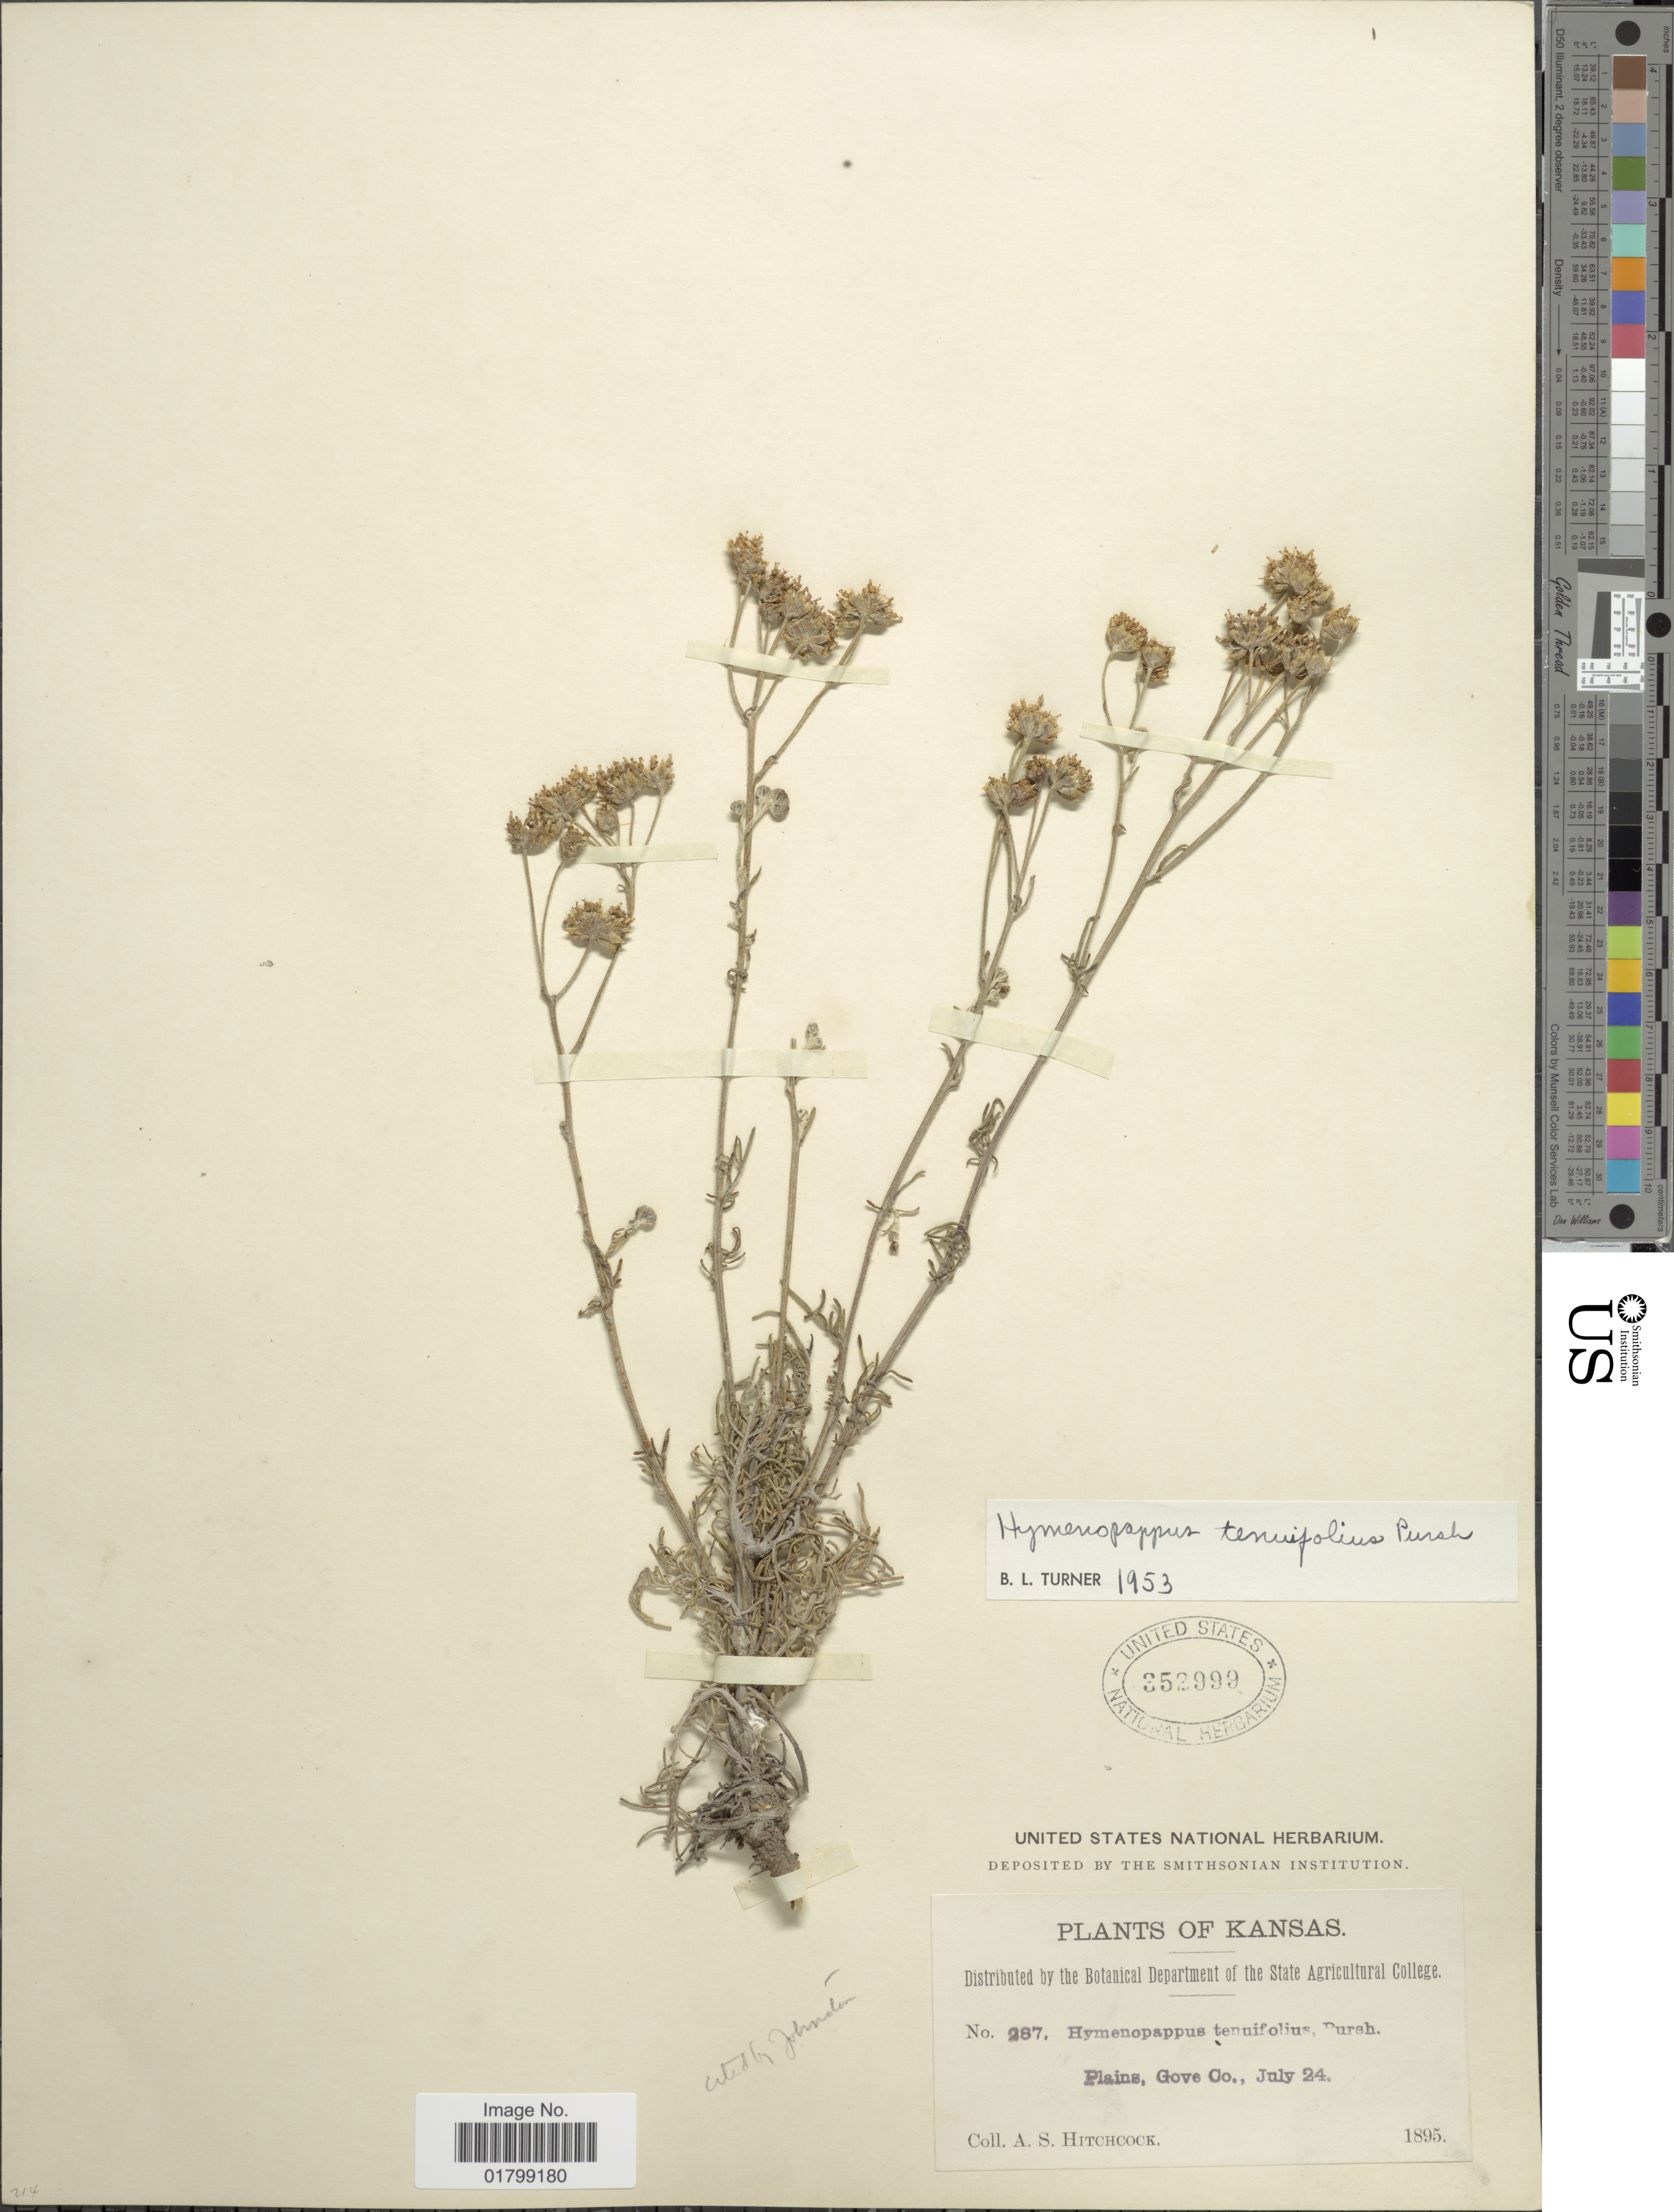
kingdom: Plantae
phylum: Tracheophyta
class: Magnoliopsida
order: Asterales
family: Asteraceae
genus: Hymenopappus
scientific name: Hymenopappus tenuifolius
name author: Pursh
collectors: A. S. Hitchcock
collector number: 287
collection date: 1895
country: United States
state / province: Kansas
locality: Plains, Grove Co.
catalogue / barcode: US 352999